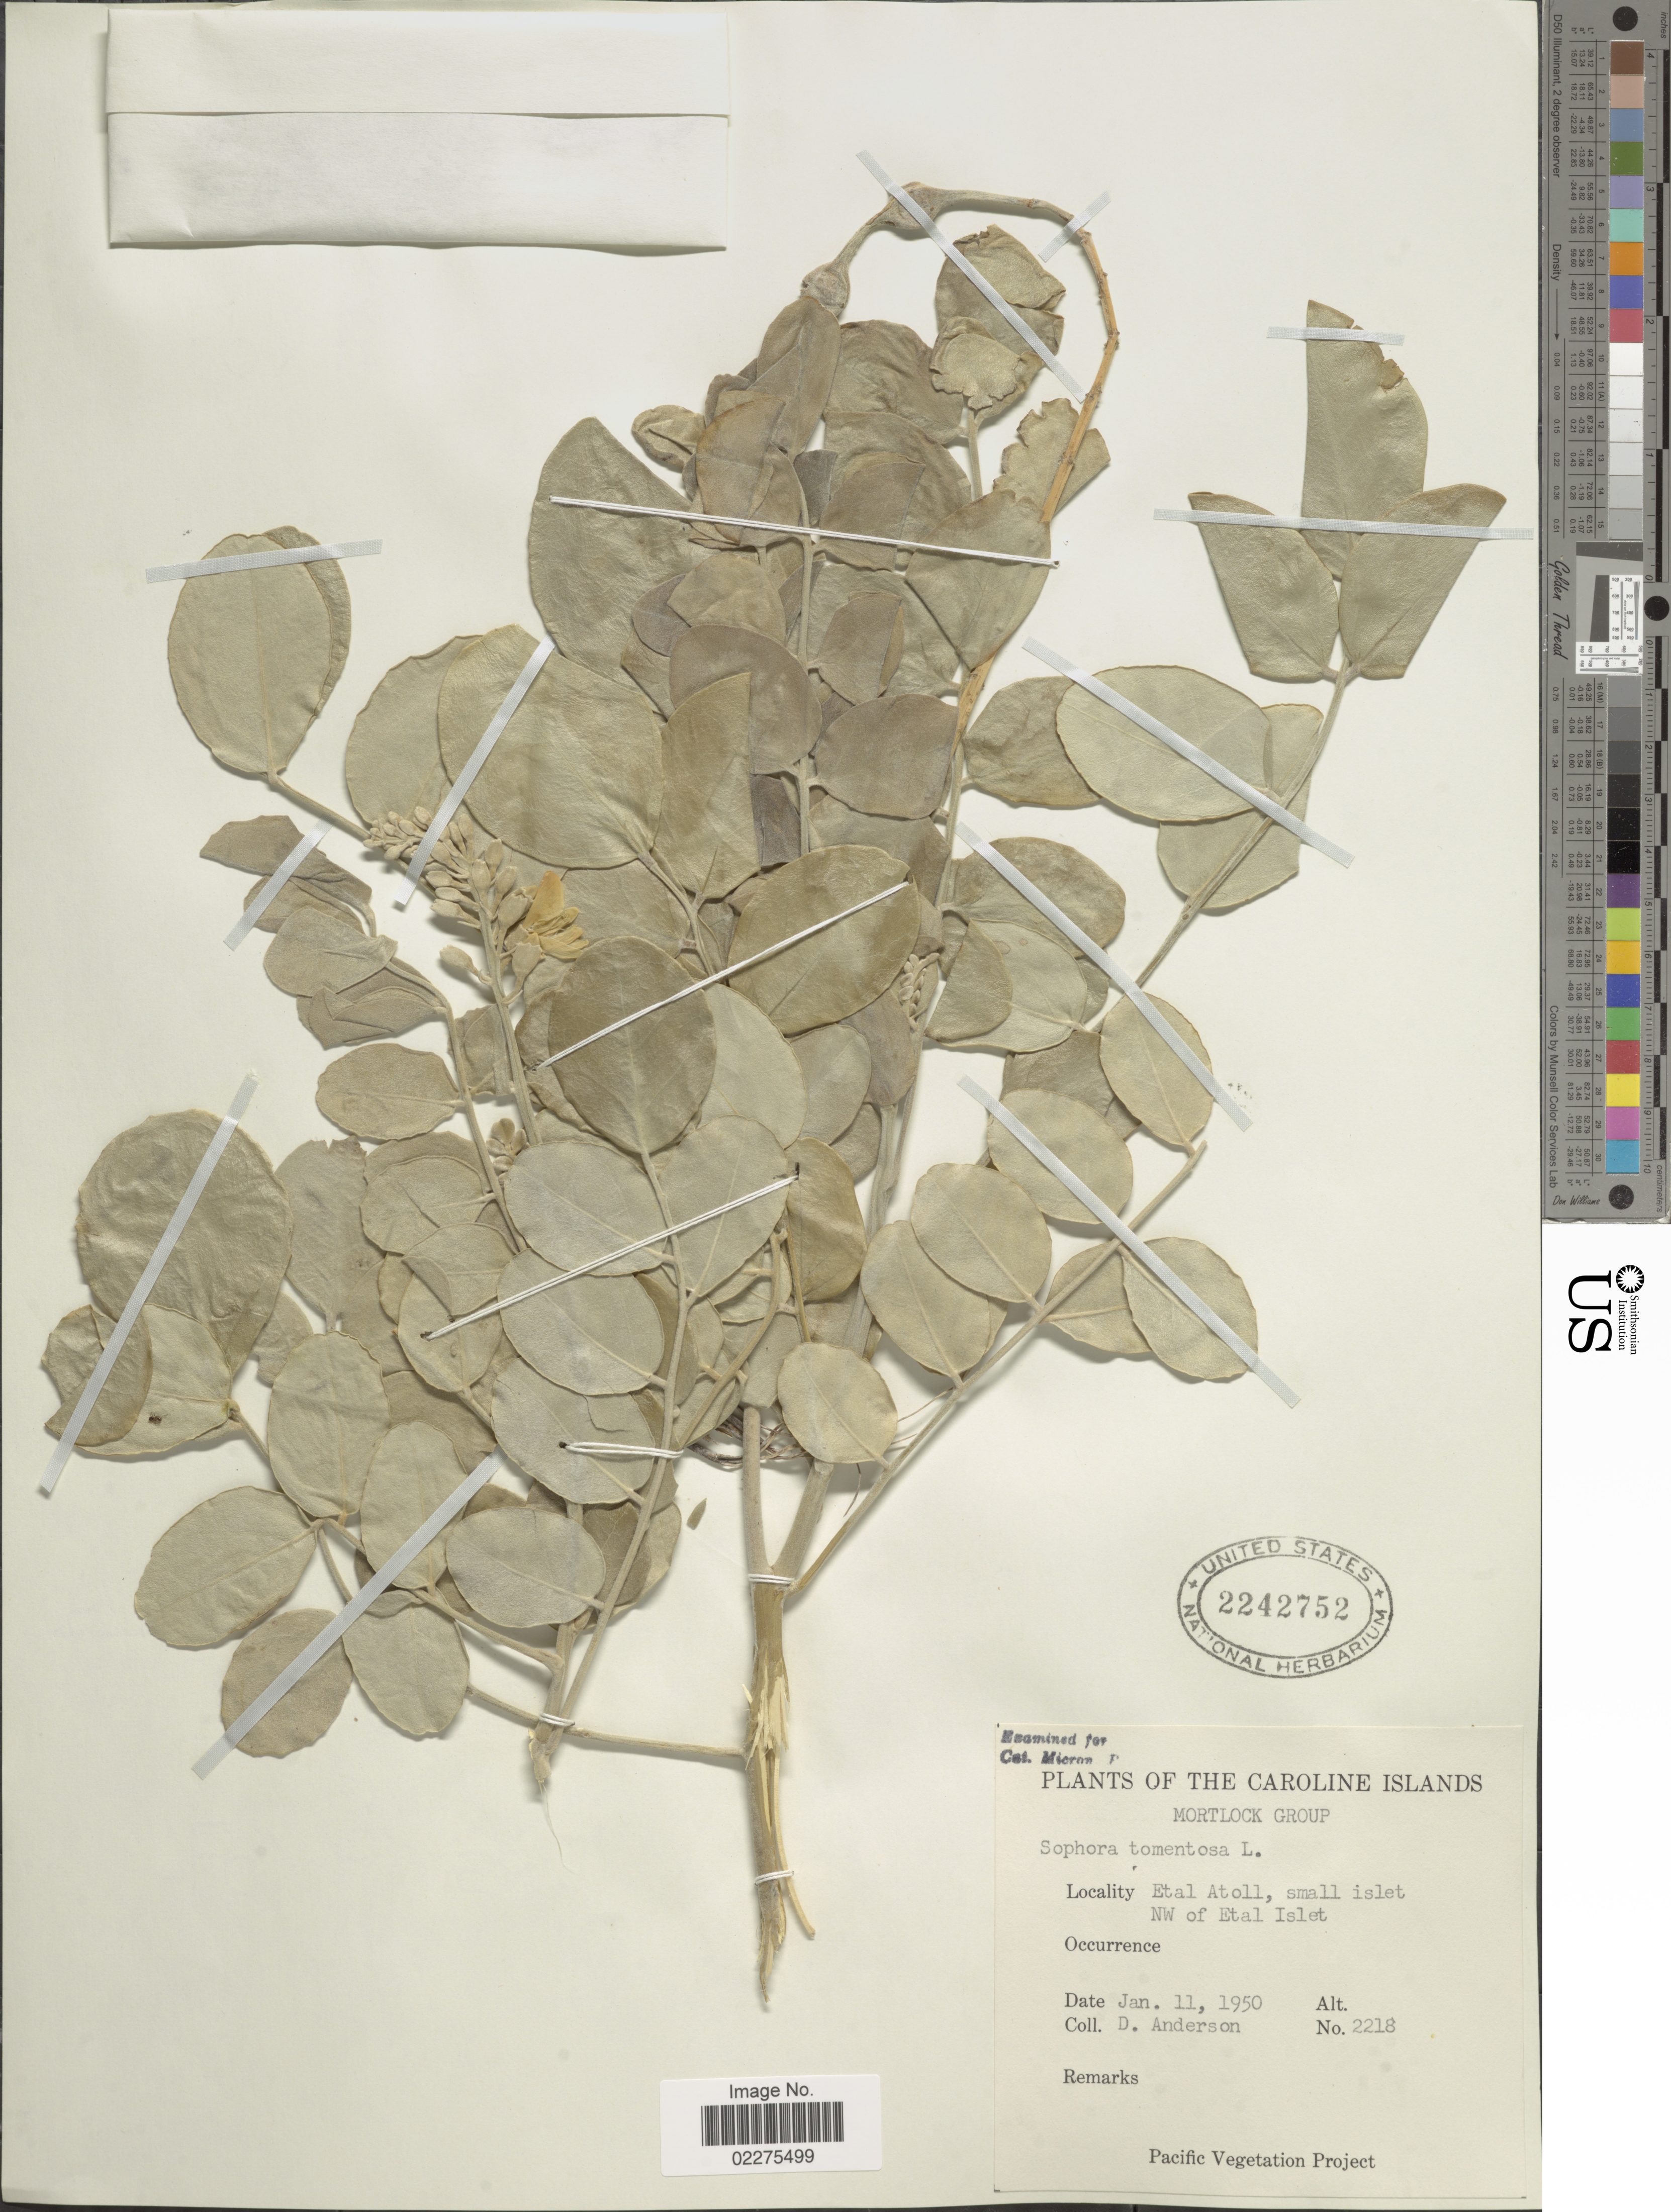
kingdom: Plantae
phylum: Tracheophyta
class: Magnoliopsida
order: Fabales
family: Fabaceae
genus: Sophora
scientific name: Sophora tomentosa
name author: L.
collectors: D. Anderson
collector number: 2218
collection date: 1950-01-11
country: Micronesia, Federated States of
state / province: Truk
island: Etal Atoll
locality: Caroline Islands. Mortlock Group. Etal Atoll, small islet NW of Etal Islet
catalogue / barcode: US 2242752